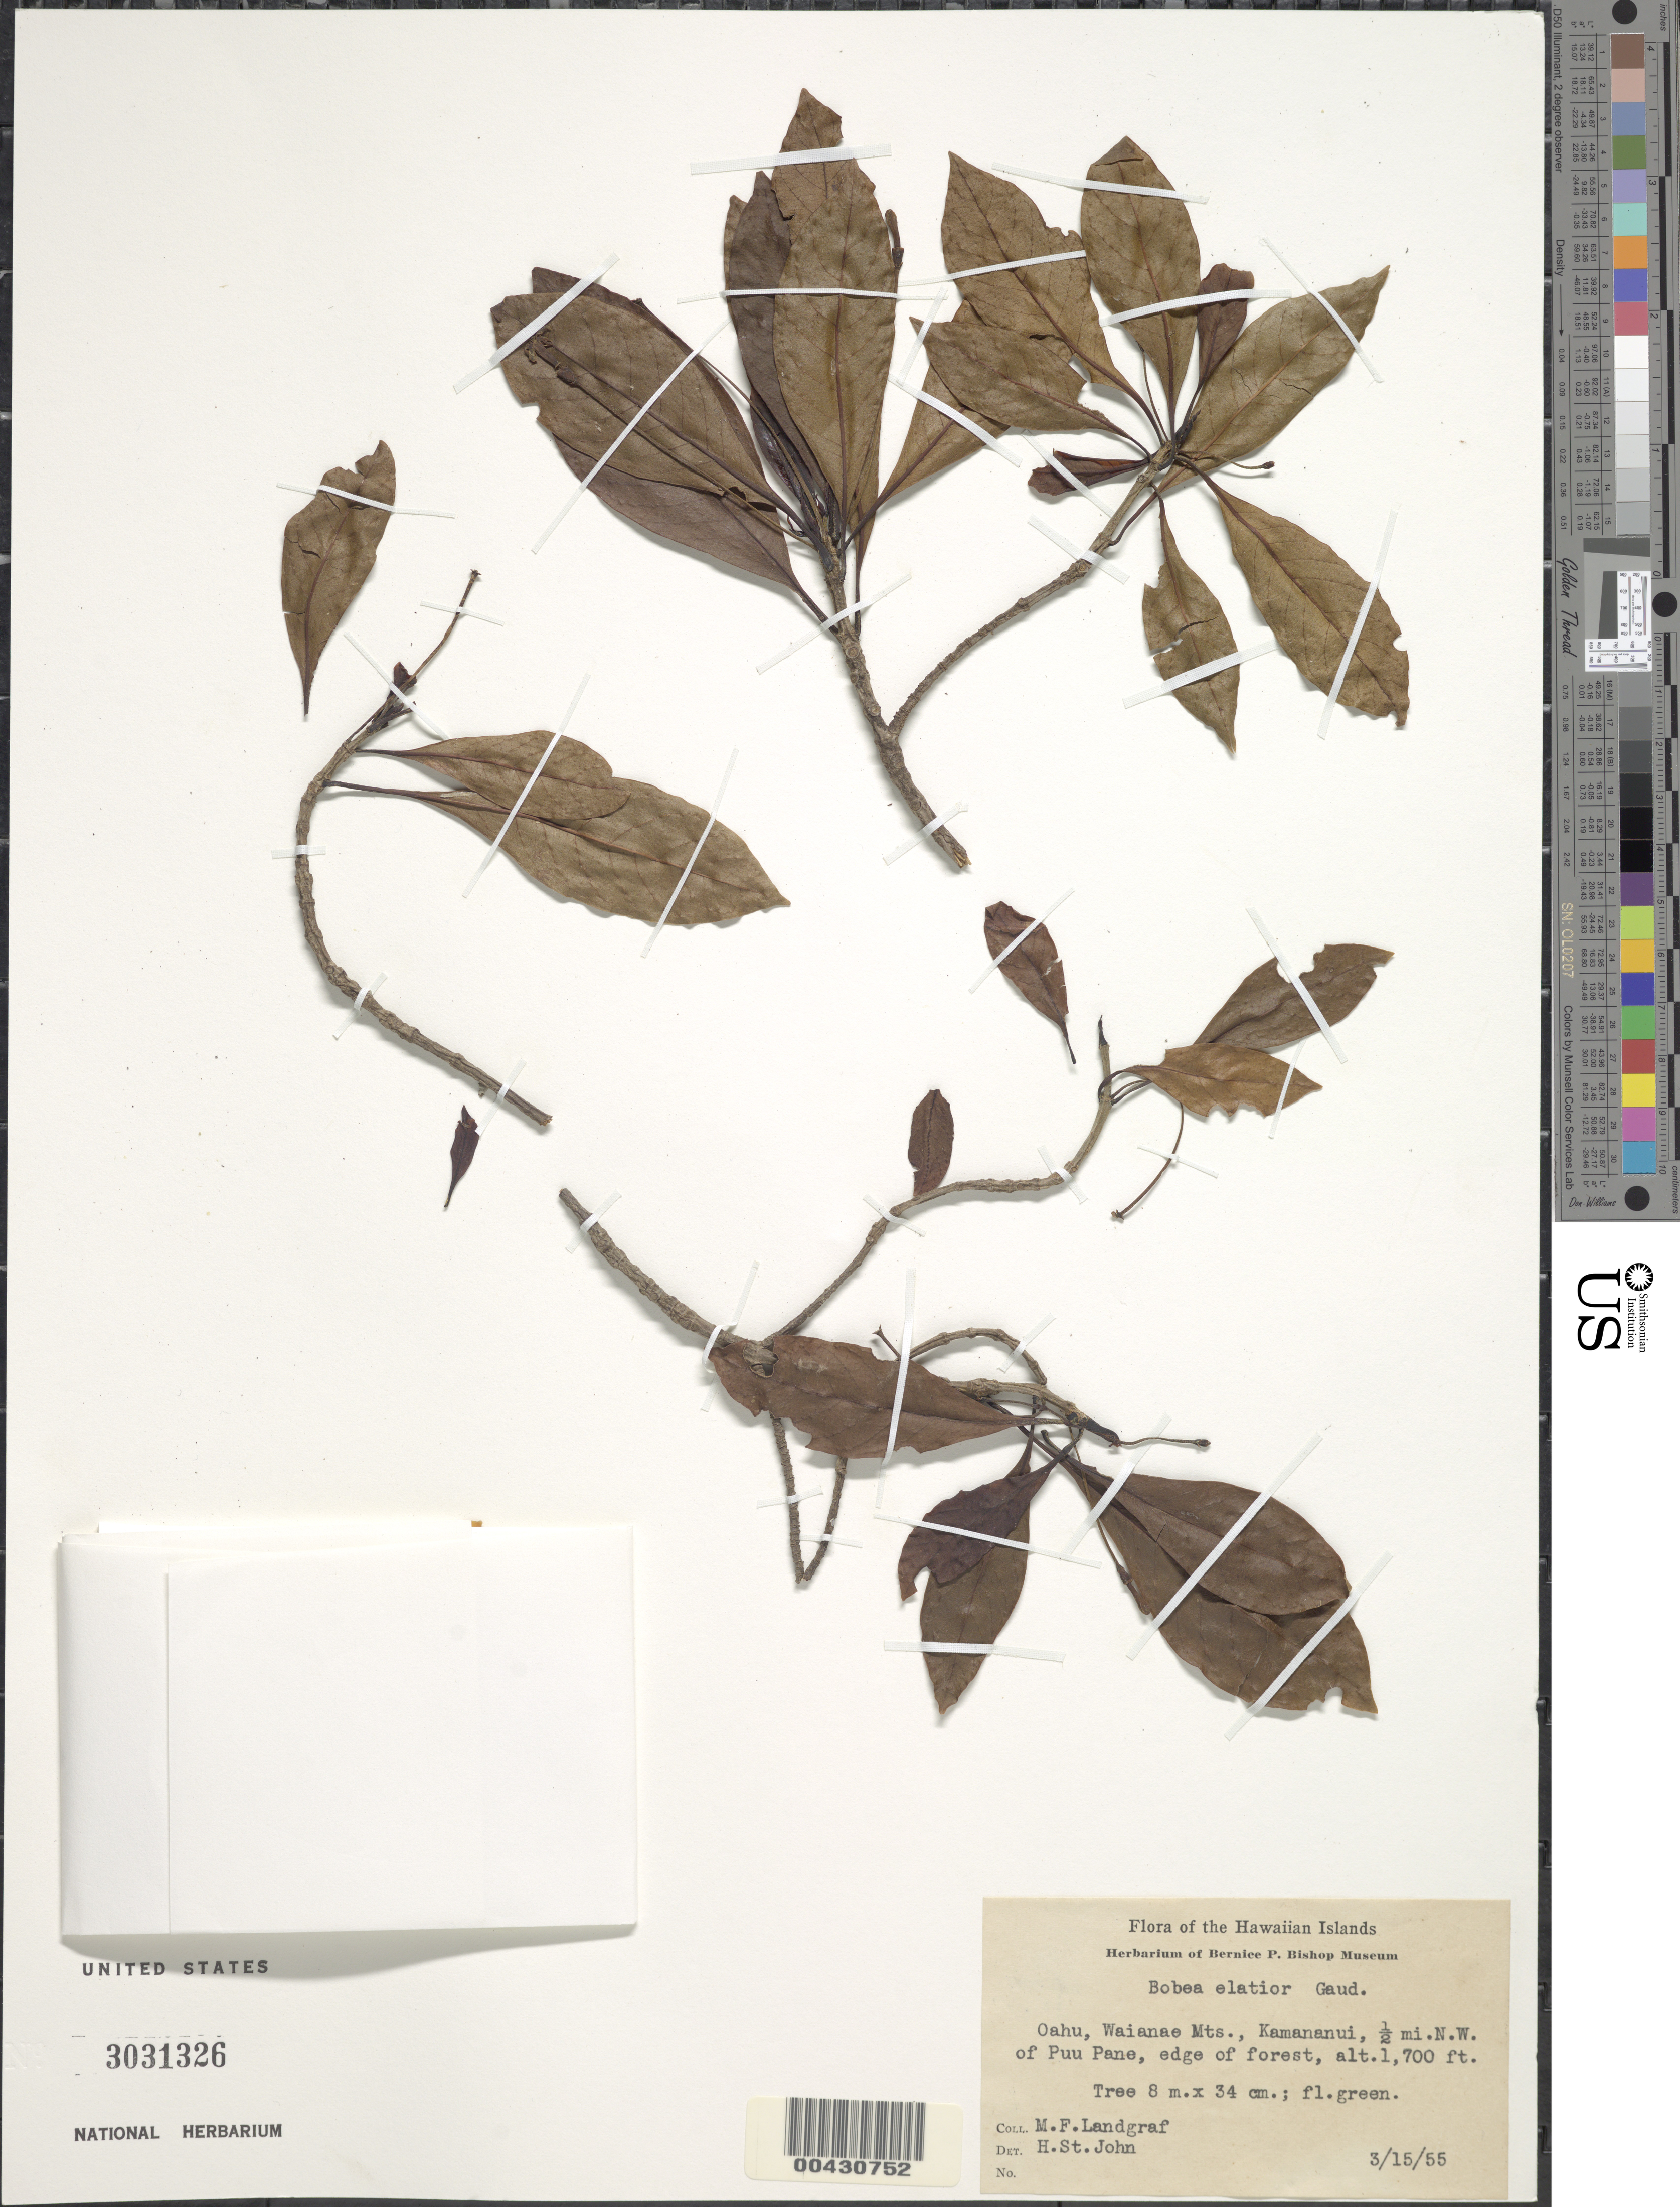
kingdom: Plantae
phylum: Tracheophyta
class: Magnoliopsida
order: Gentianales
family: Rubiaceae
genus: Bobea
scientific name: Bobea elatior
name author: Gaudich.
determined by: St. John, H.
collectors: M. Landgraf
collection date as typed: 15 Mar 1955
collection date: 1955-03-15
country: United States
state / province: Hawaii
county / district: Honolulu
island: Oahu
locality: Waianae Mts., Kamananui, 0.5 mi NW of Puu Pane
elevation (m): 518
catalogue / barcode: US 3031326